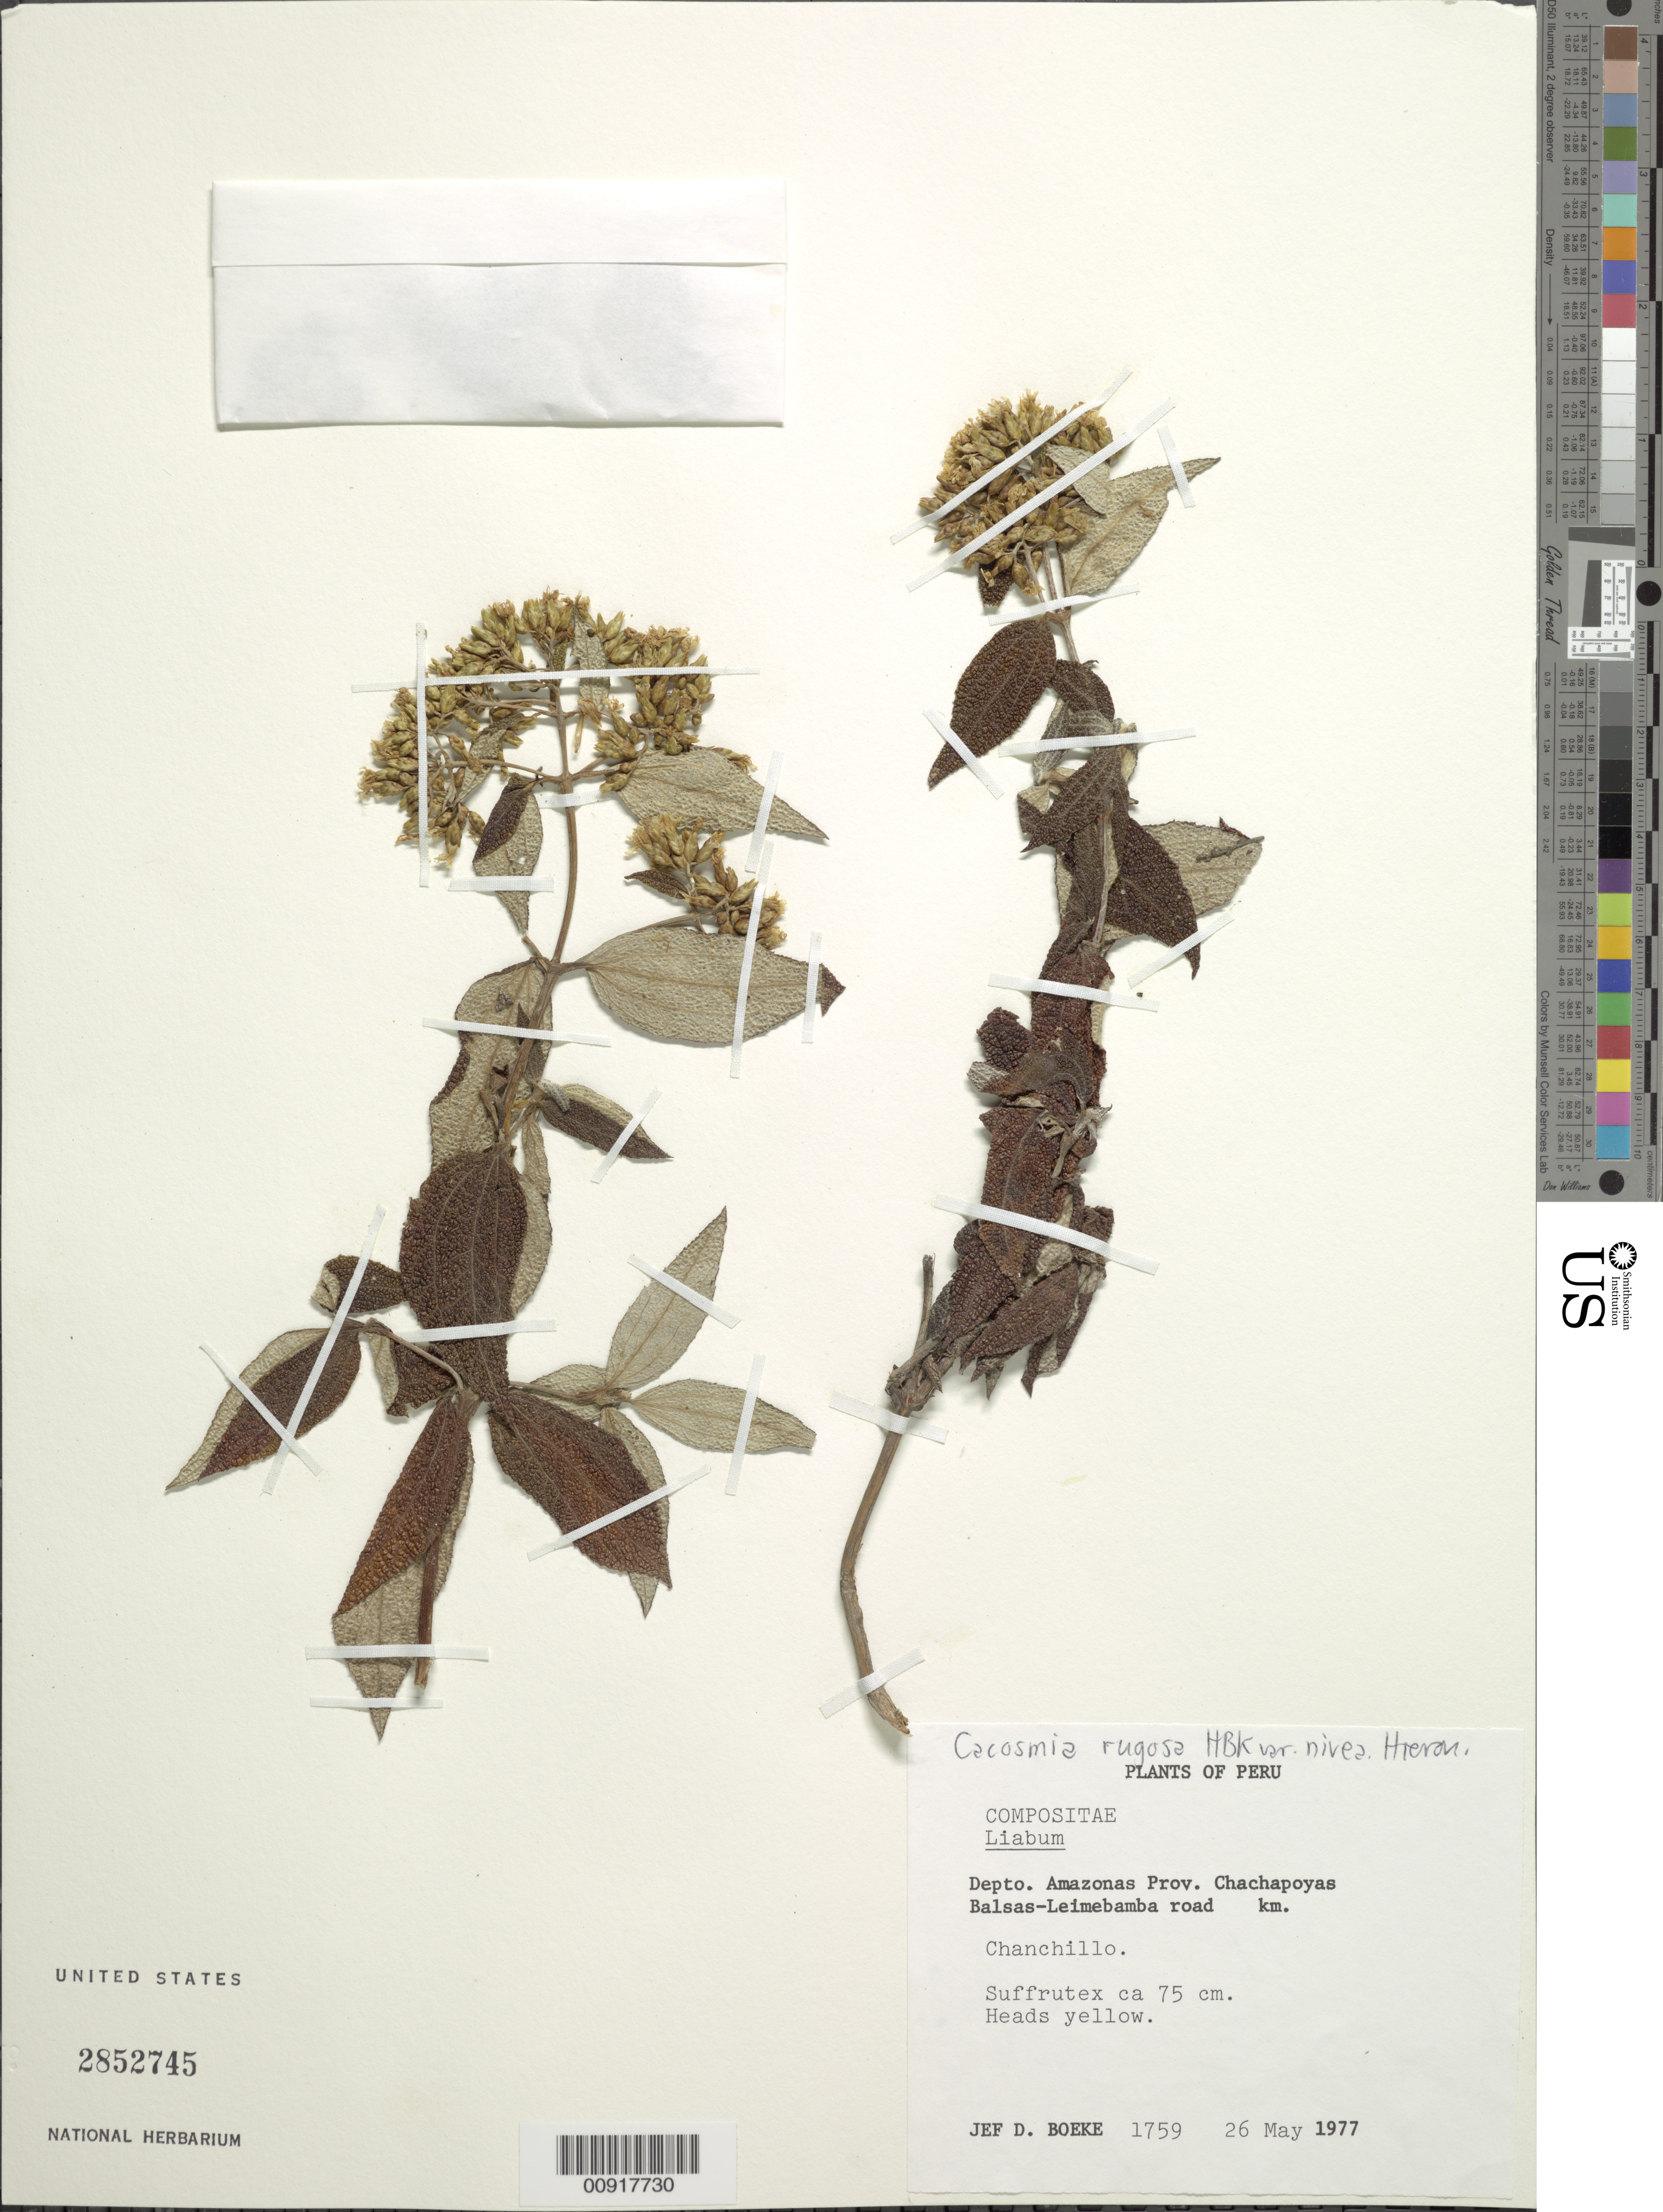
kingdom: Plantae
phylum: Tracheophyta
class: Magnoliopsida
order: Asterales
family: Asteraceae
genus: Cacosmia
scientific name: Cacosmia rugosa var. nivea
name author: Hieron.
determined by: Robinson, Harold E., (US)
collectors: J. D. Boeke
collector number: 1759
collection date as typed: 26 May 1977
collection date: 1977-05-26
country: Peru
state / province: Amazonas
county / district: Chachapoyas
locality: Balsas-Leimebamba road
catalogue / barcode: US 2852745